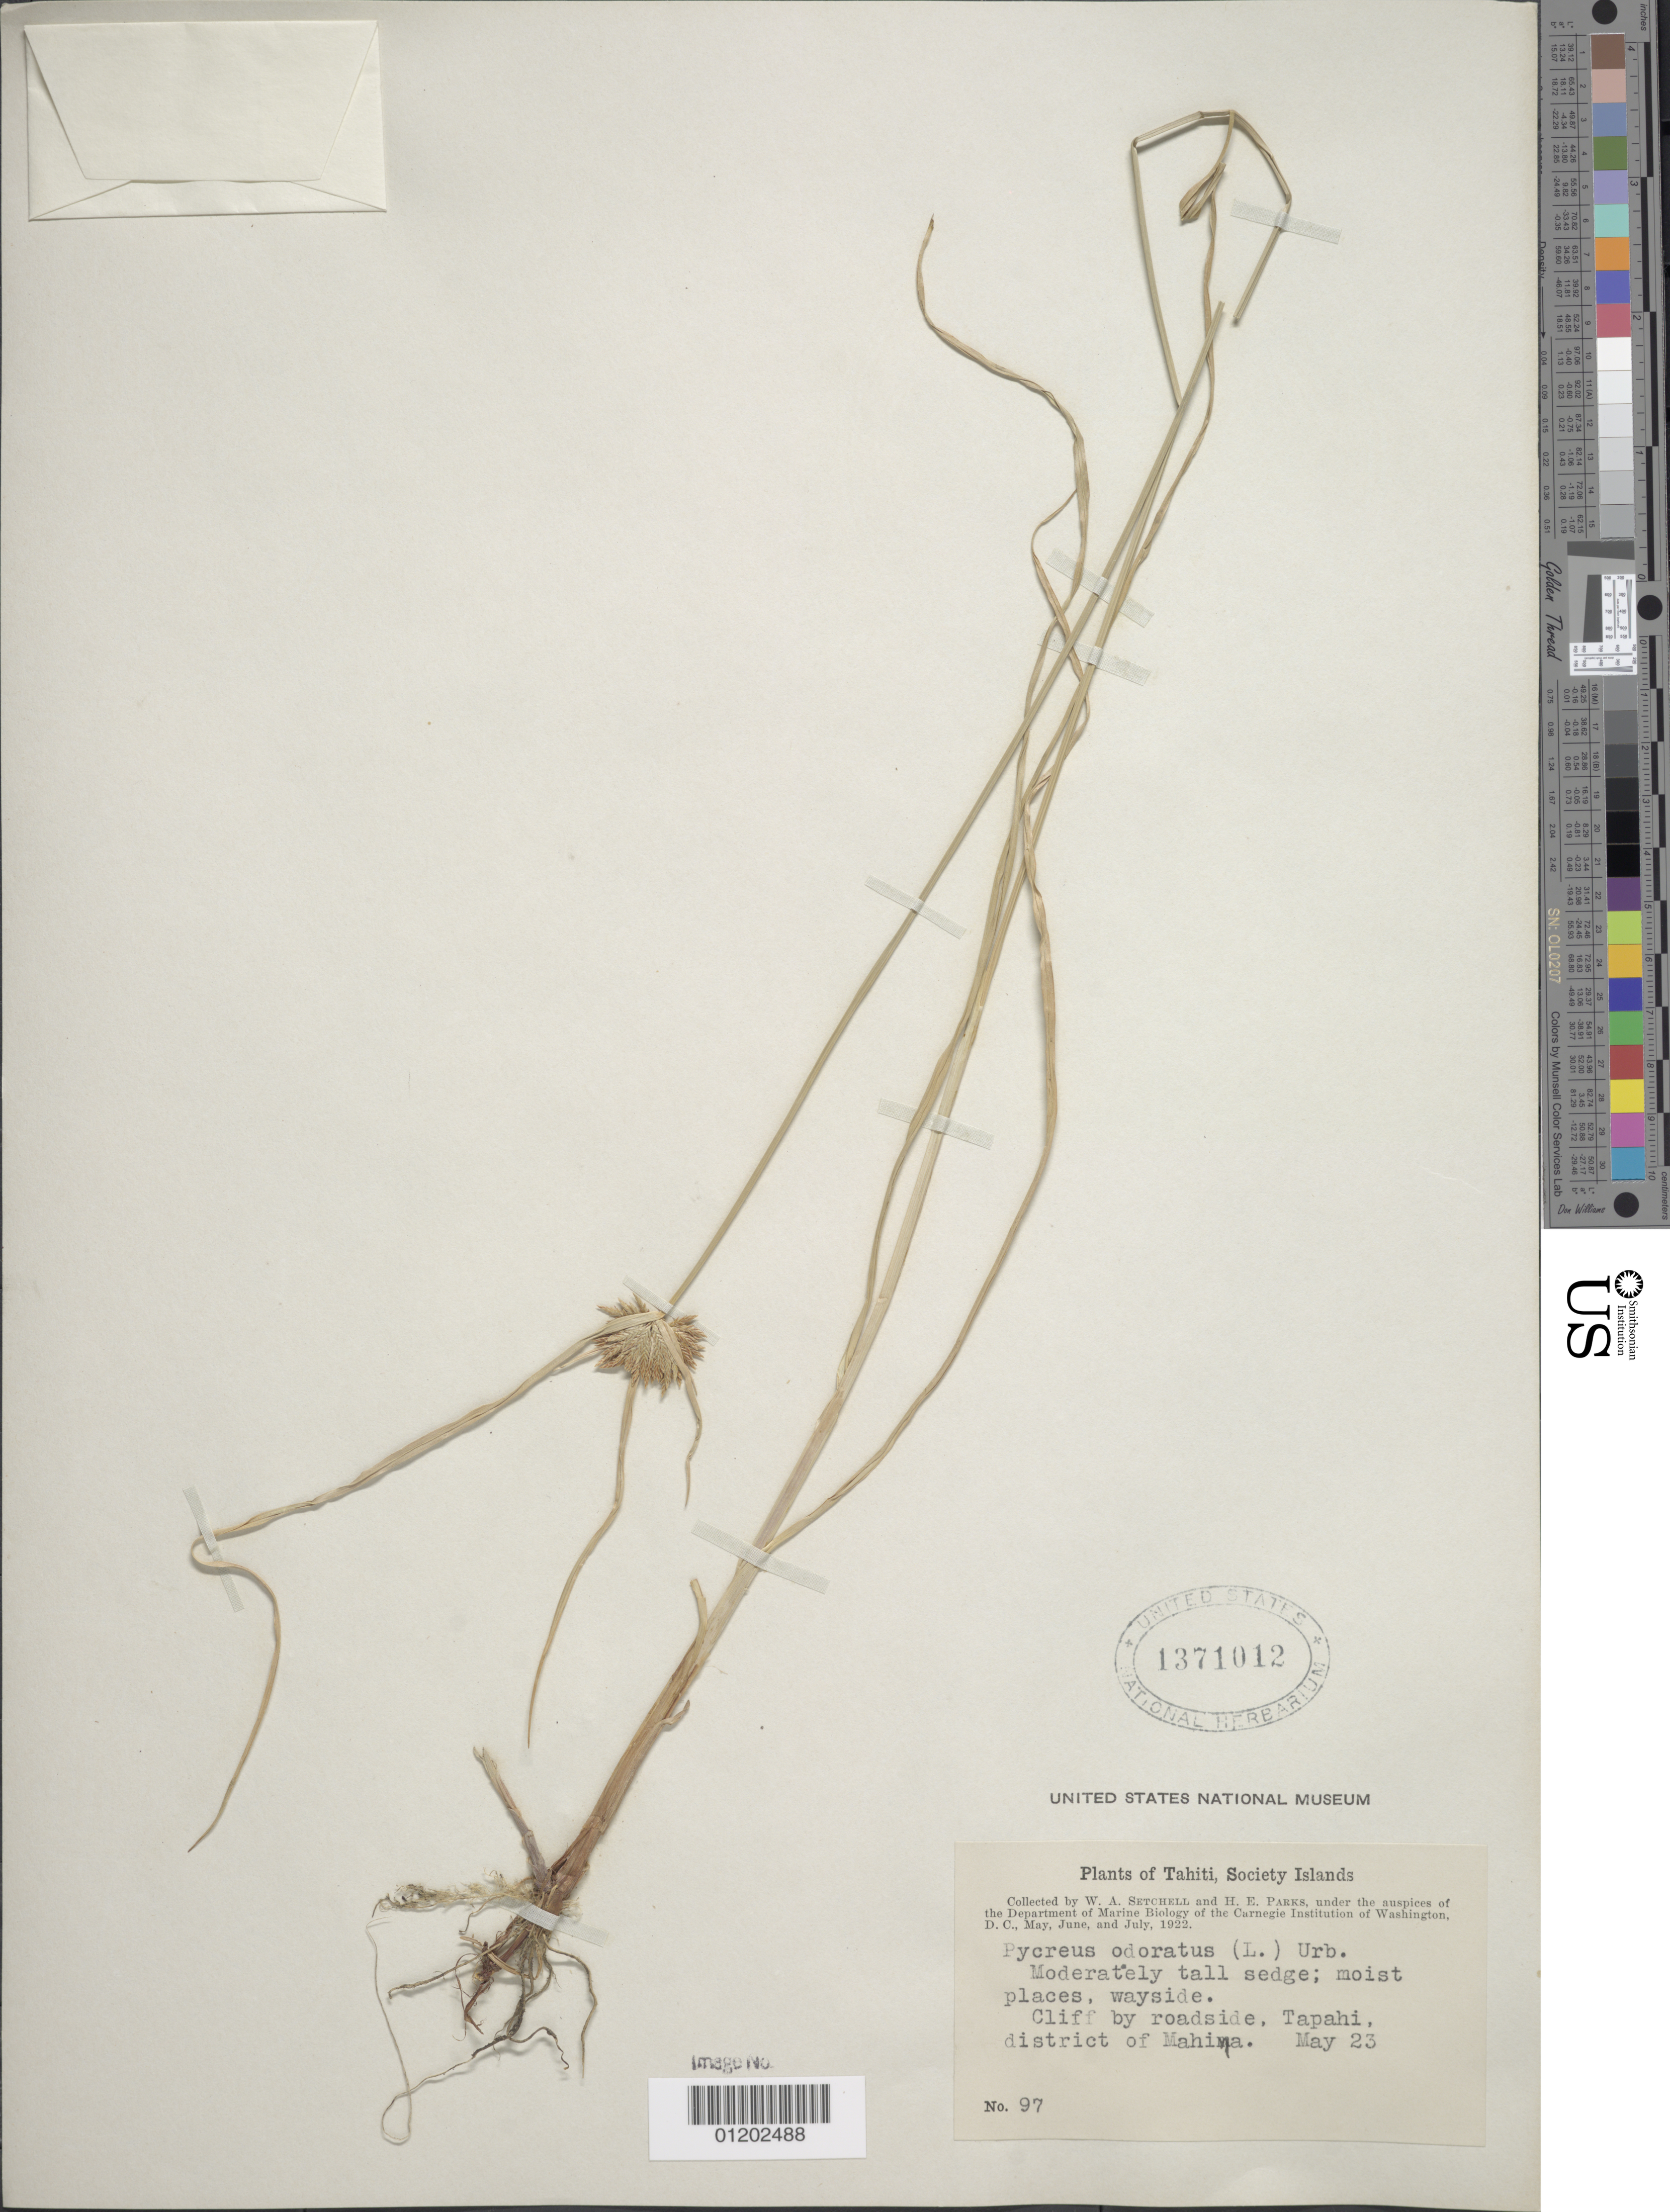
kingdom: Plantae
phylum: Tracheophyta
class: Liliopsida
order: Poales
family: Cyperaceae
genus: Cyperus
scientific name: Cyperus polystachyos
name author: Rottb.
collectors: W. Setchell & H. E. Parks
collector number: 97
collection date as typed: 23 May 1922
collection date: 1922-05-23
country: French Polynesia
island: Tahiti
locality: Cliff by roadside, Tapahi, district of Mahina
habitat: moist places, wayside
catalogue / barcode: US 1371012